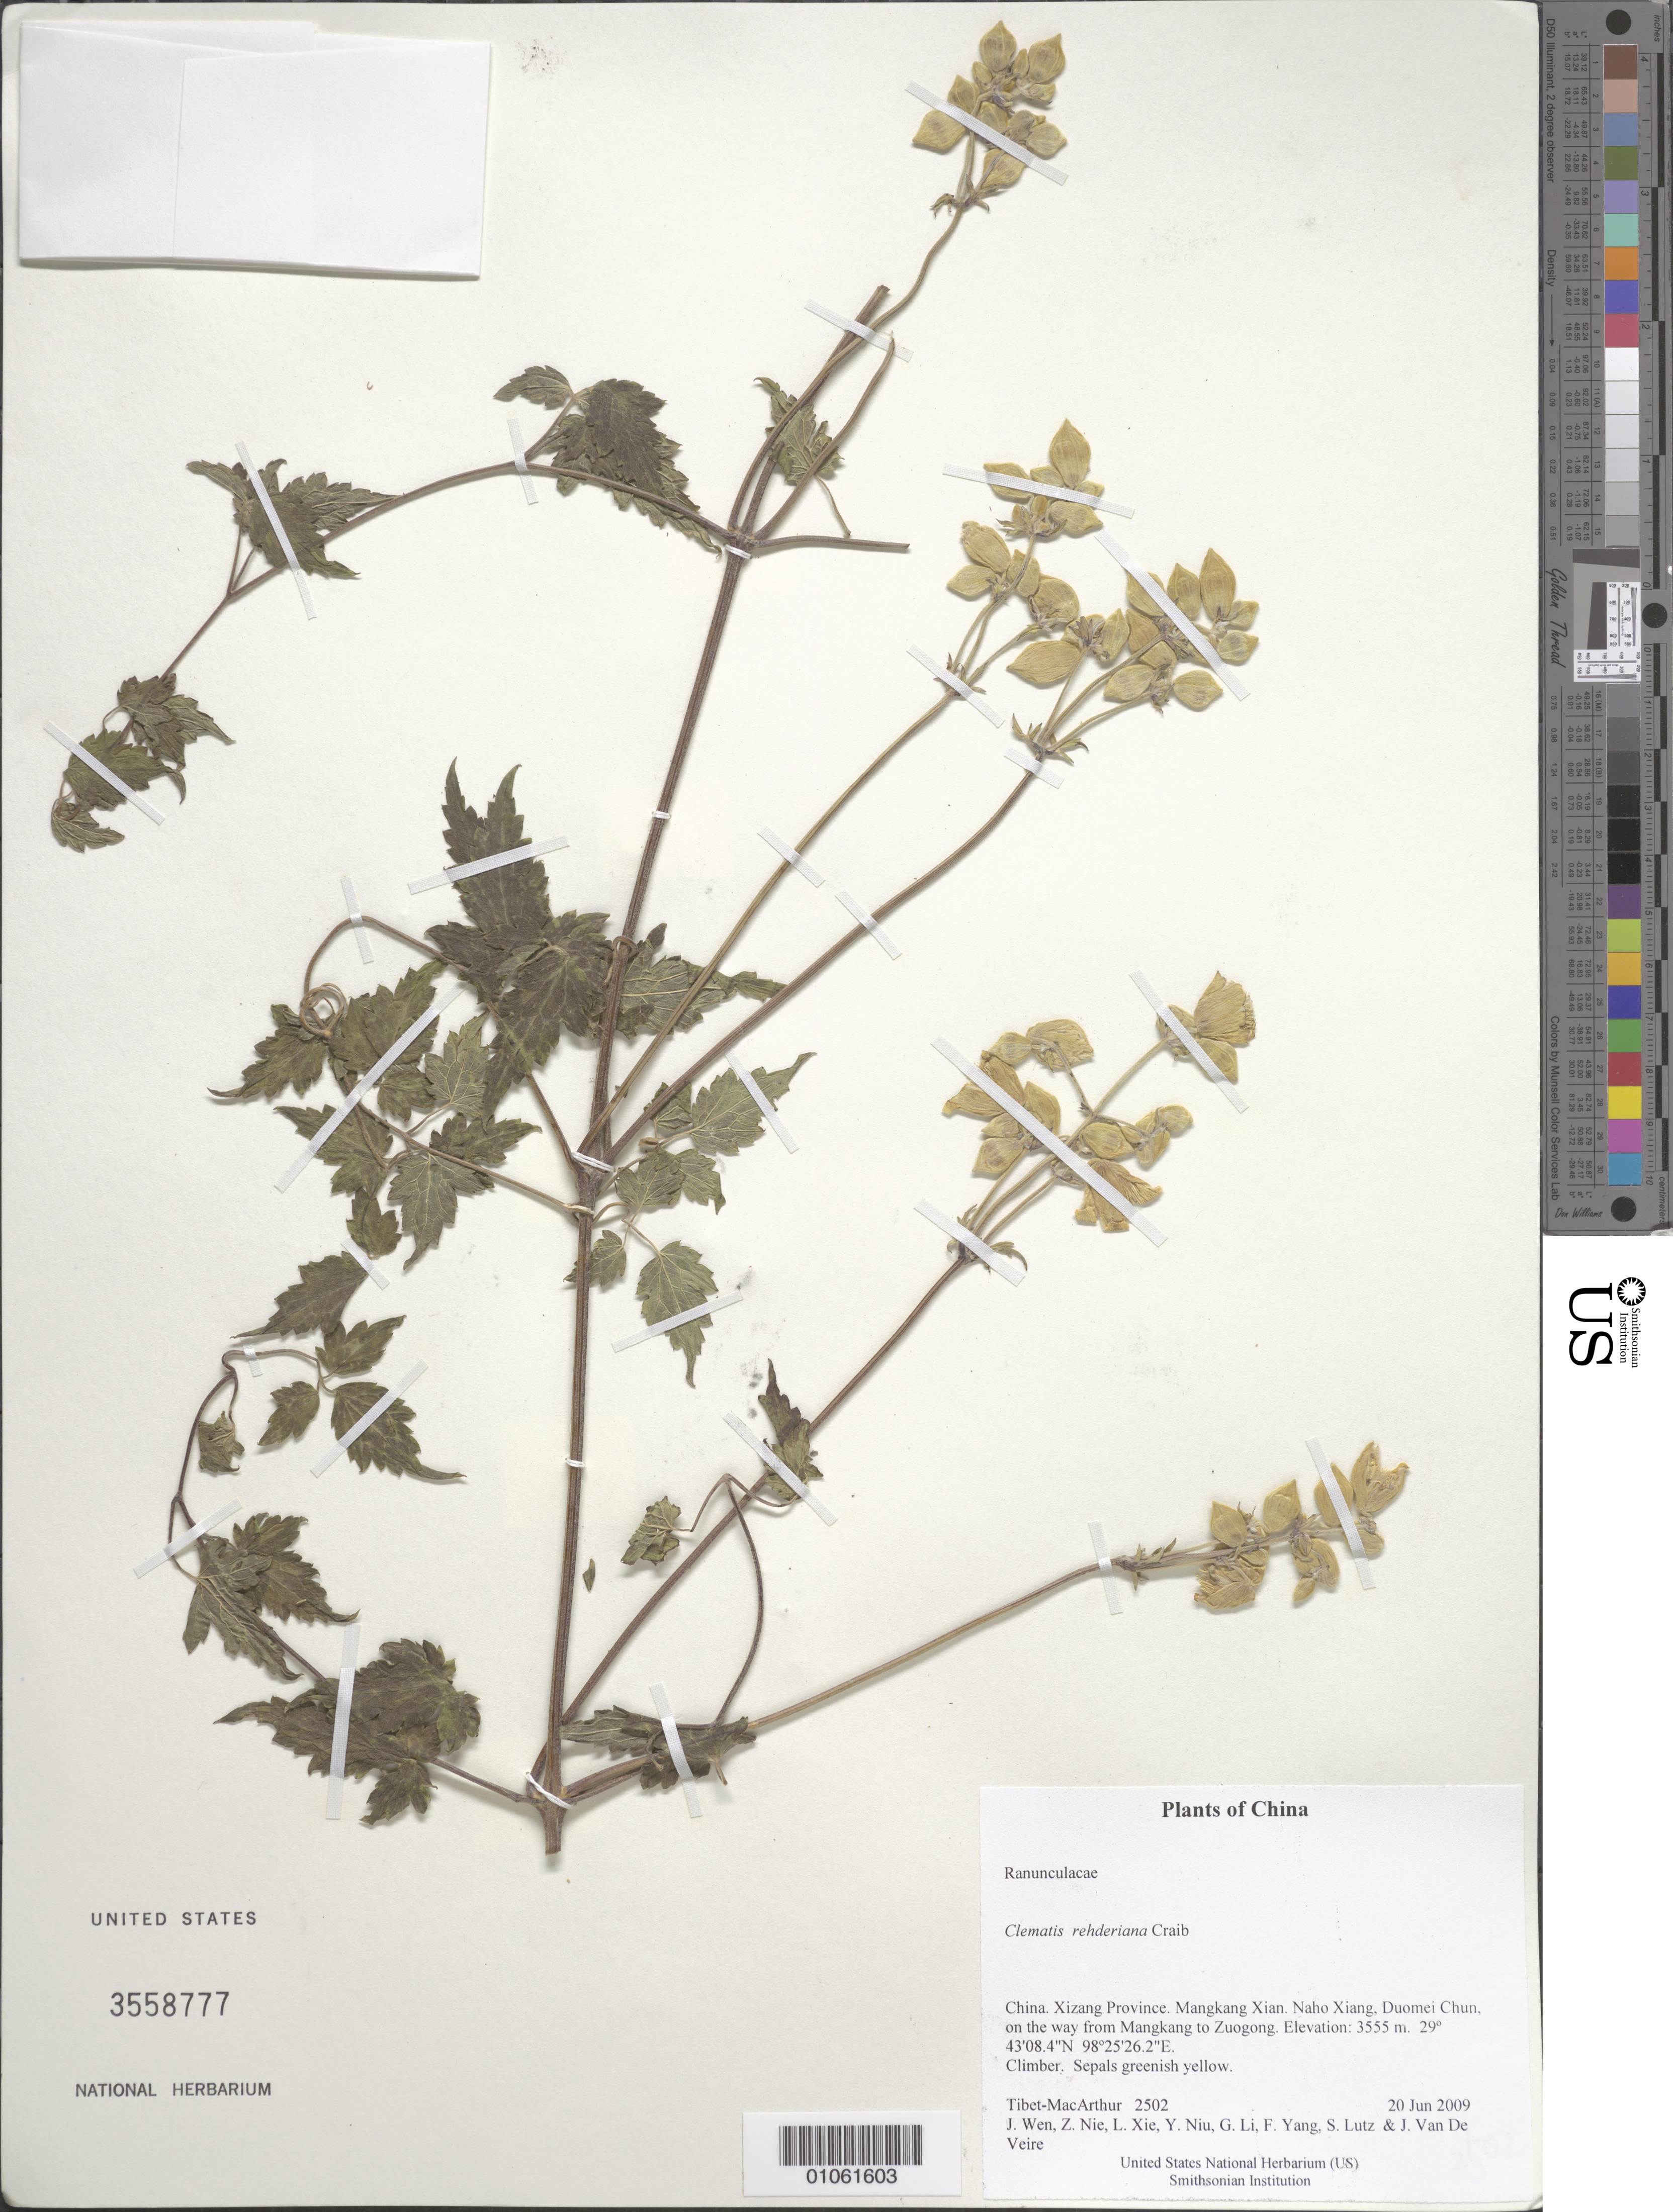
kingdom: Plantae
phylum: Tracheophyta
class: Magnoliopsida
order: Ranunculales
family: Ranunculaceae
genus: Clematis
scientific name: Clematis rehderiana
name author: Craib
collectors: Tibet-MacArthur, J. Wen, Z. Nie, L. Xie, Y. Niu, G. Li, F. Yang, S. Lutz & J. Van De Veire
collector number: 2502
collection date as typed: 20 Jun 2009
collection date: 2009-06-20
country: China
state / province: Xizang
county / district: Mangkang Xian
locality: Naho Xiang, Duomei Chun, on the way from Mangkang to Zuogong.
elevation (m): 3555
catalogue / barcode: US 3558777